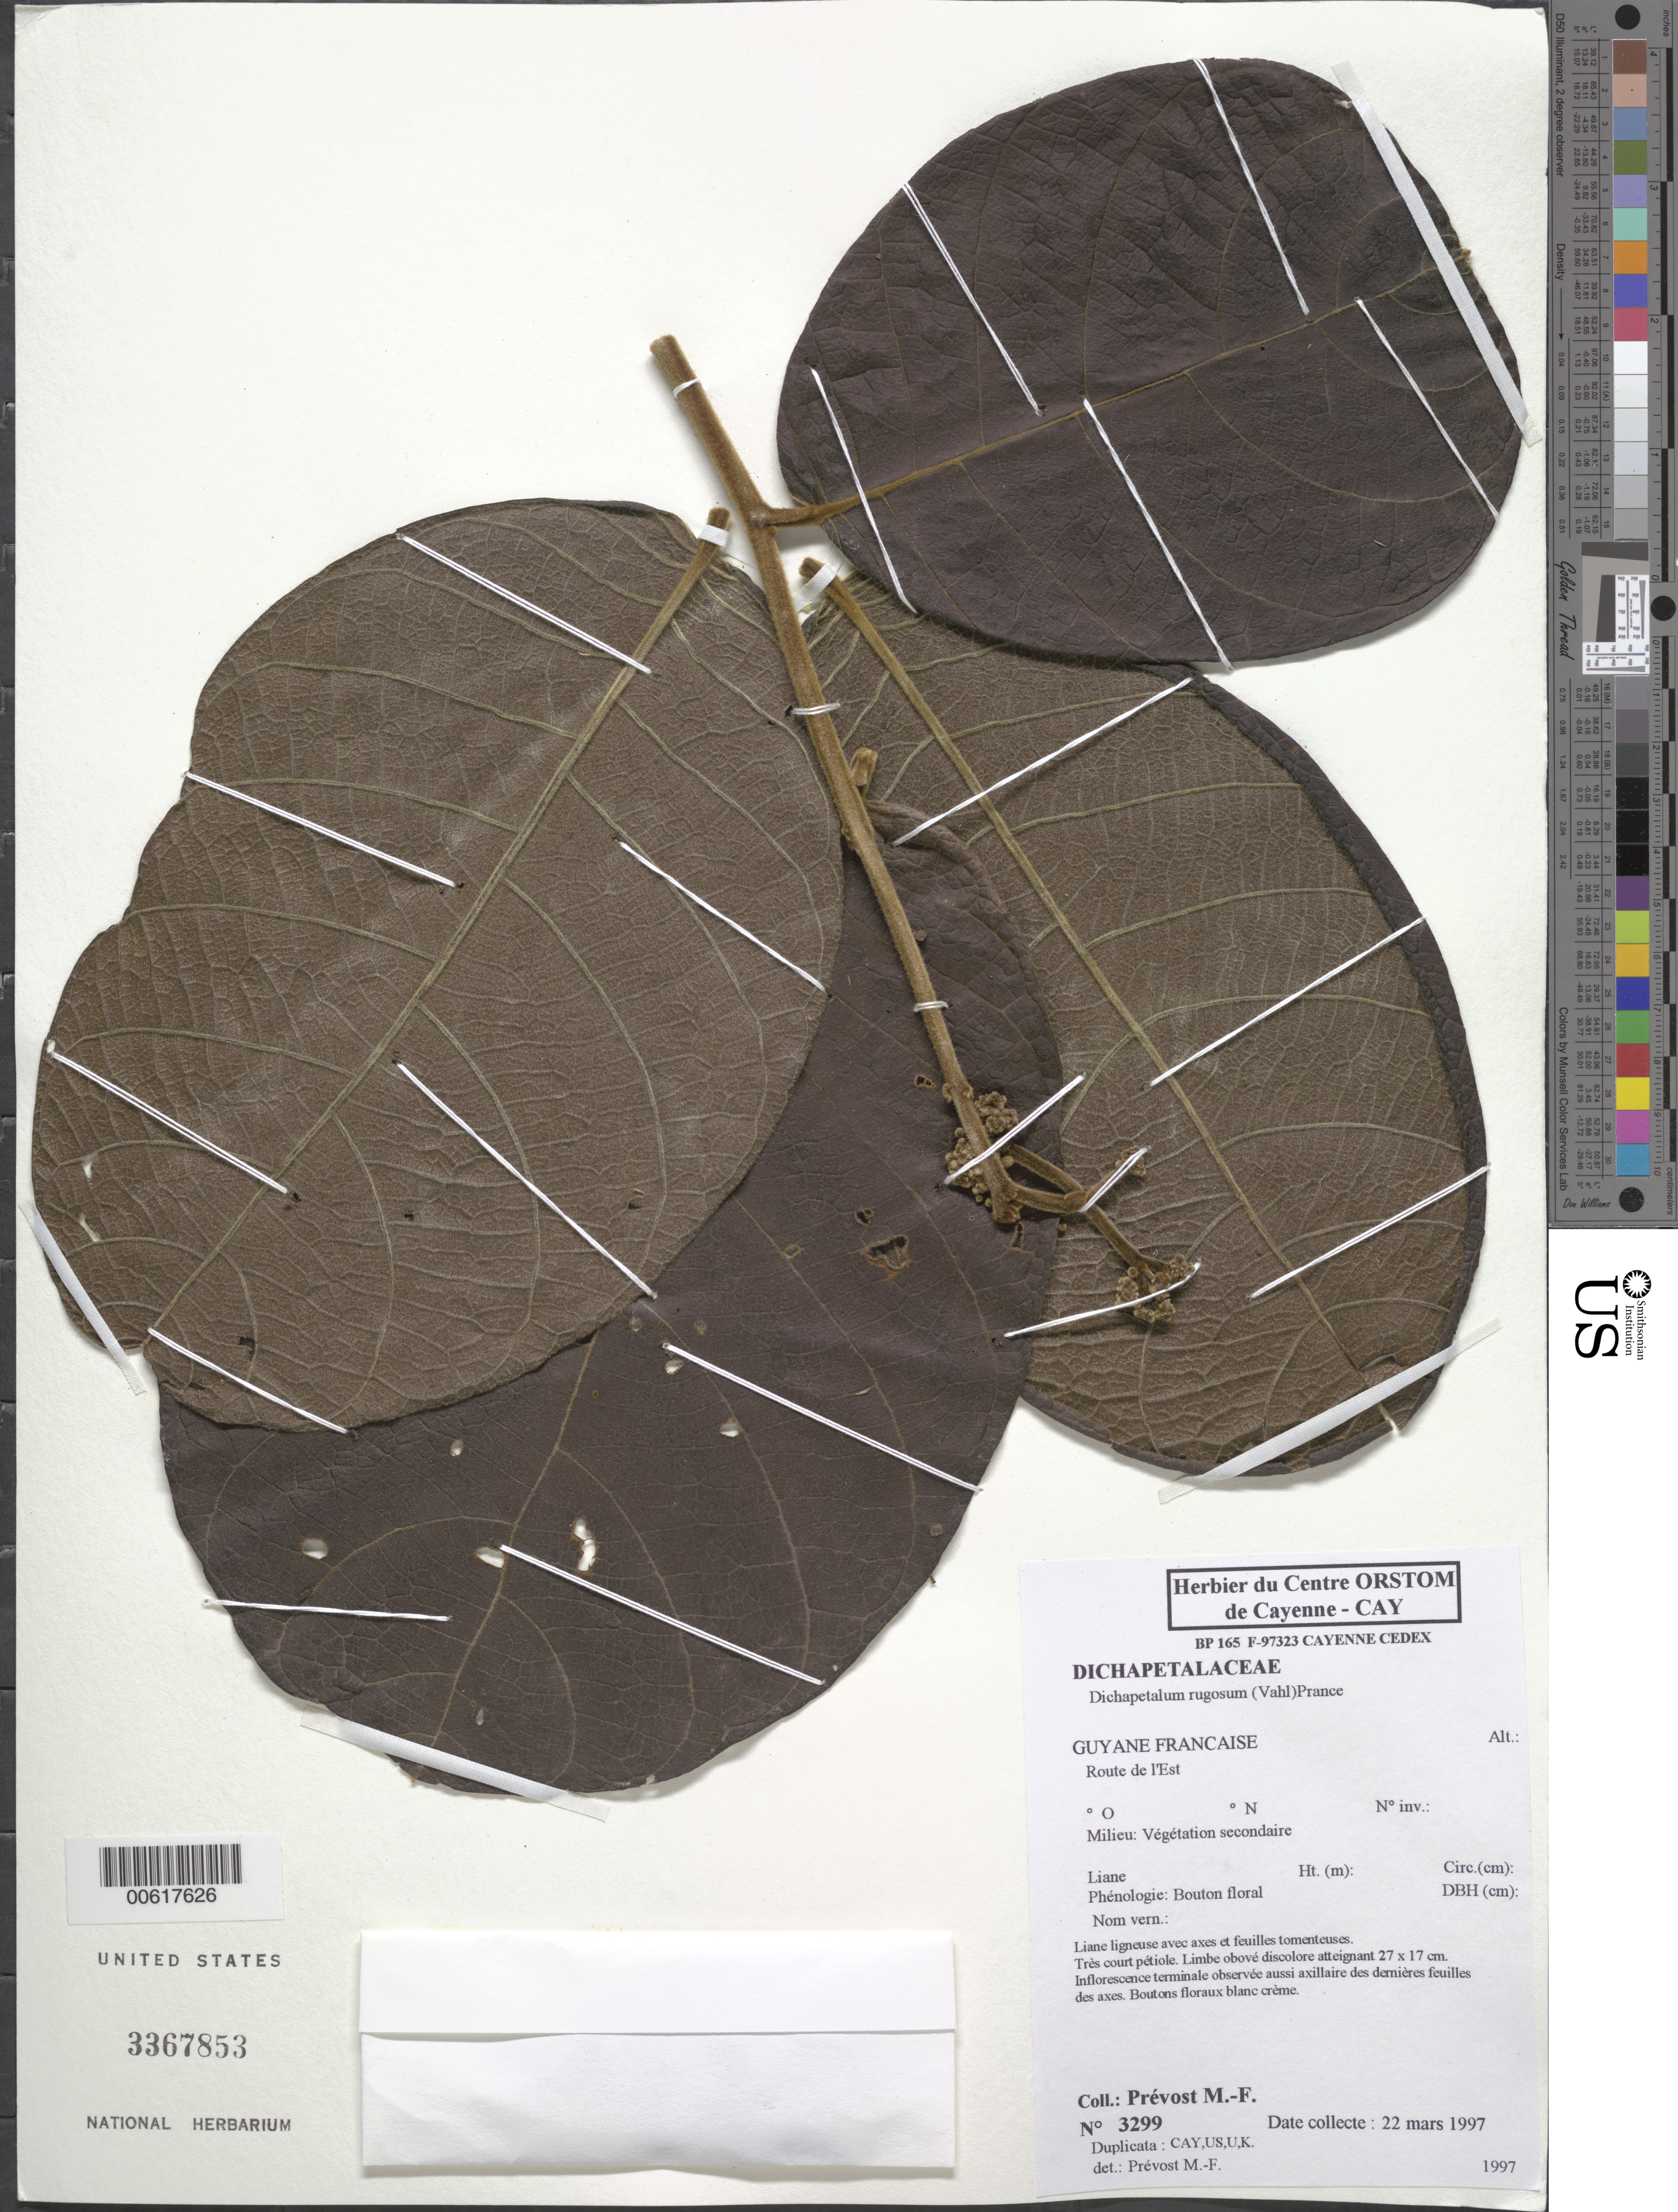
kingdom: Plantae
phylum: Tracheophyta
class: Magnoliopsida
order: Malpighiales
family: Dichapetalaceae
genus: Dichapetalum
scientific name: Dichapetalum rugosum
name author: (Vahl) Prance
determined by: Prévost, M.-F.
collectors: M.-F. Prévost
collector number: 3299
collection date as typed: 22-Mar-97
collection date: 1997-03-22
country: French Guiana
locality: Route de l'Est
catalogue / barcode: US 3367853